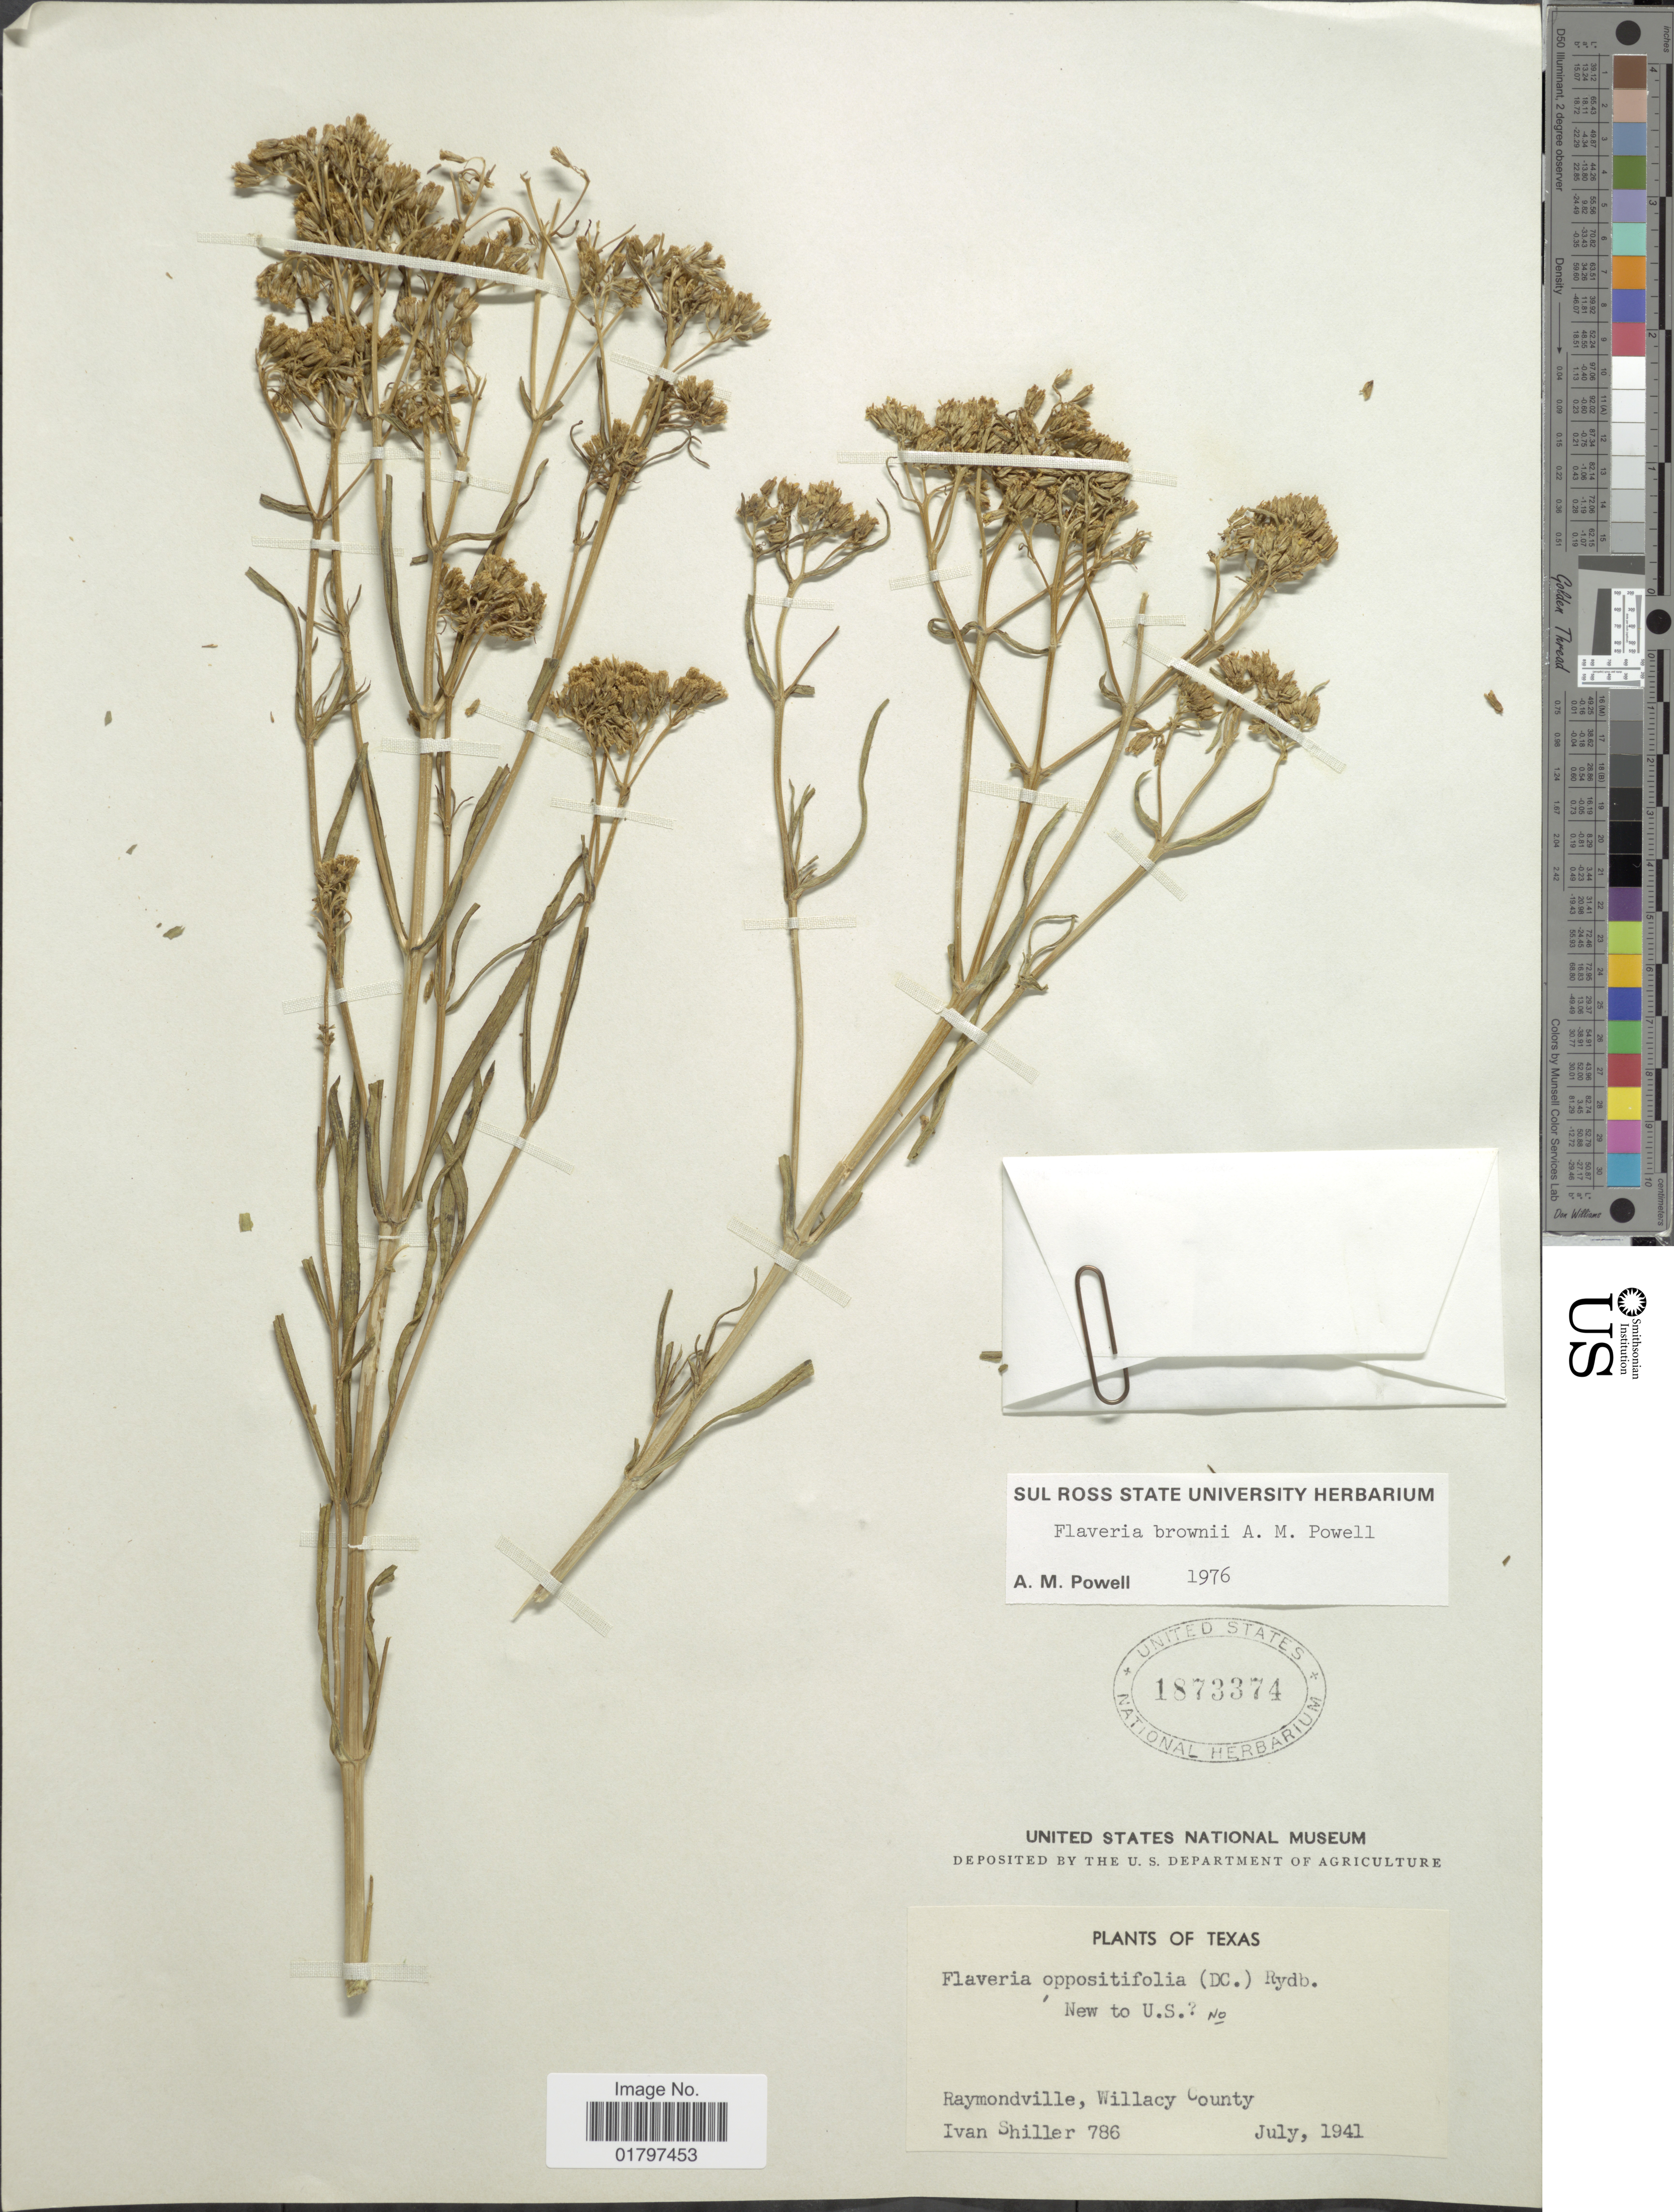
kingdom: Plantae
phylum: Tracheophyta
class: Magnoliopsida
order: Asterales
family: Asteraceae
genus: Flaveria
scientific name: Flaveria brownii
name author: A.M. Powell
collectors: I. Shiller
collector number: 786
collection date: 1941-07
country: United States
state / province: Texas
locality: Raymondville, Willacy County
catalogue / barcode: US 1873374